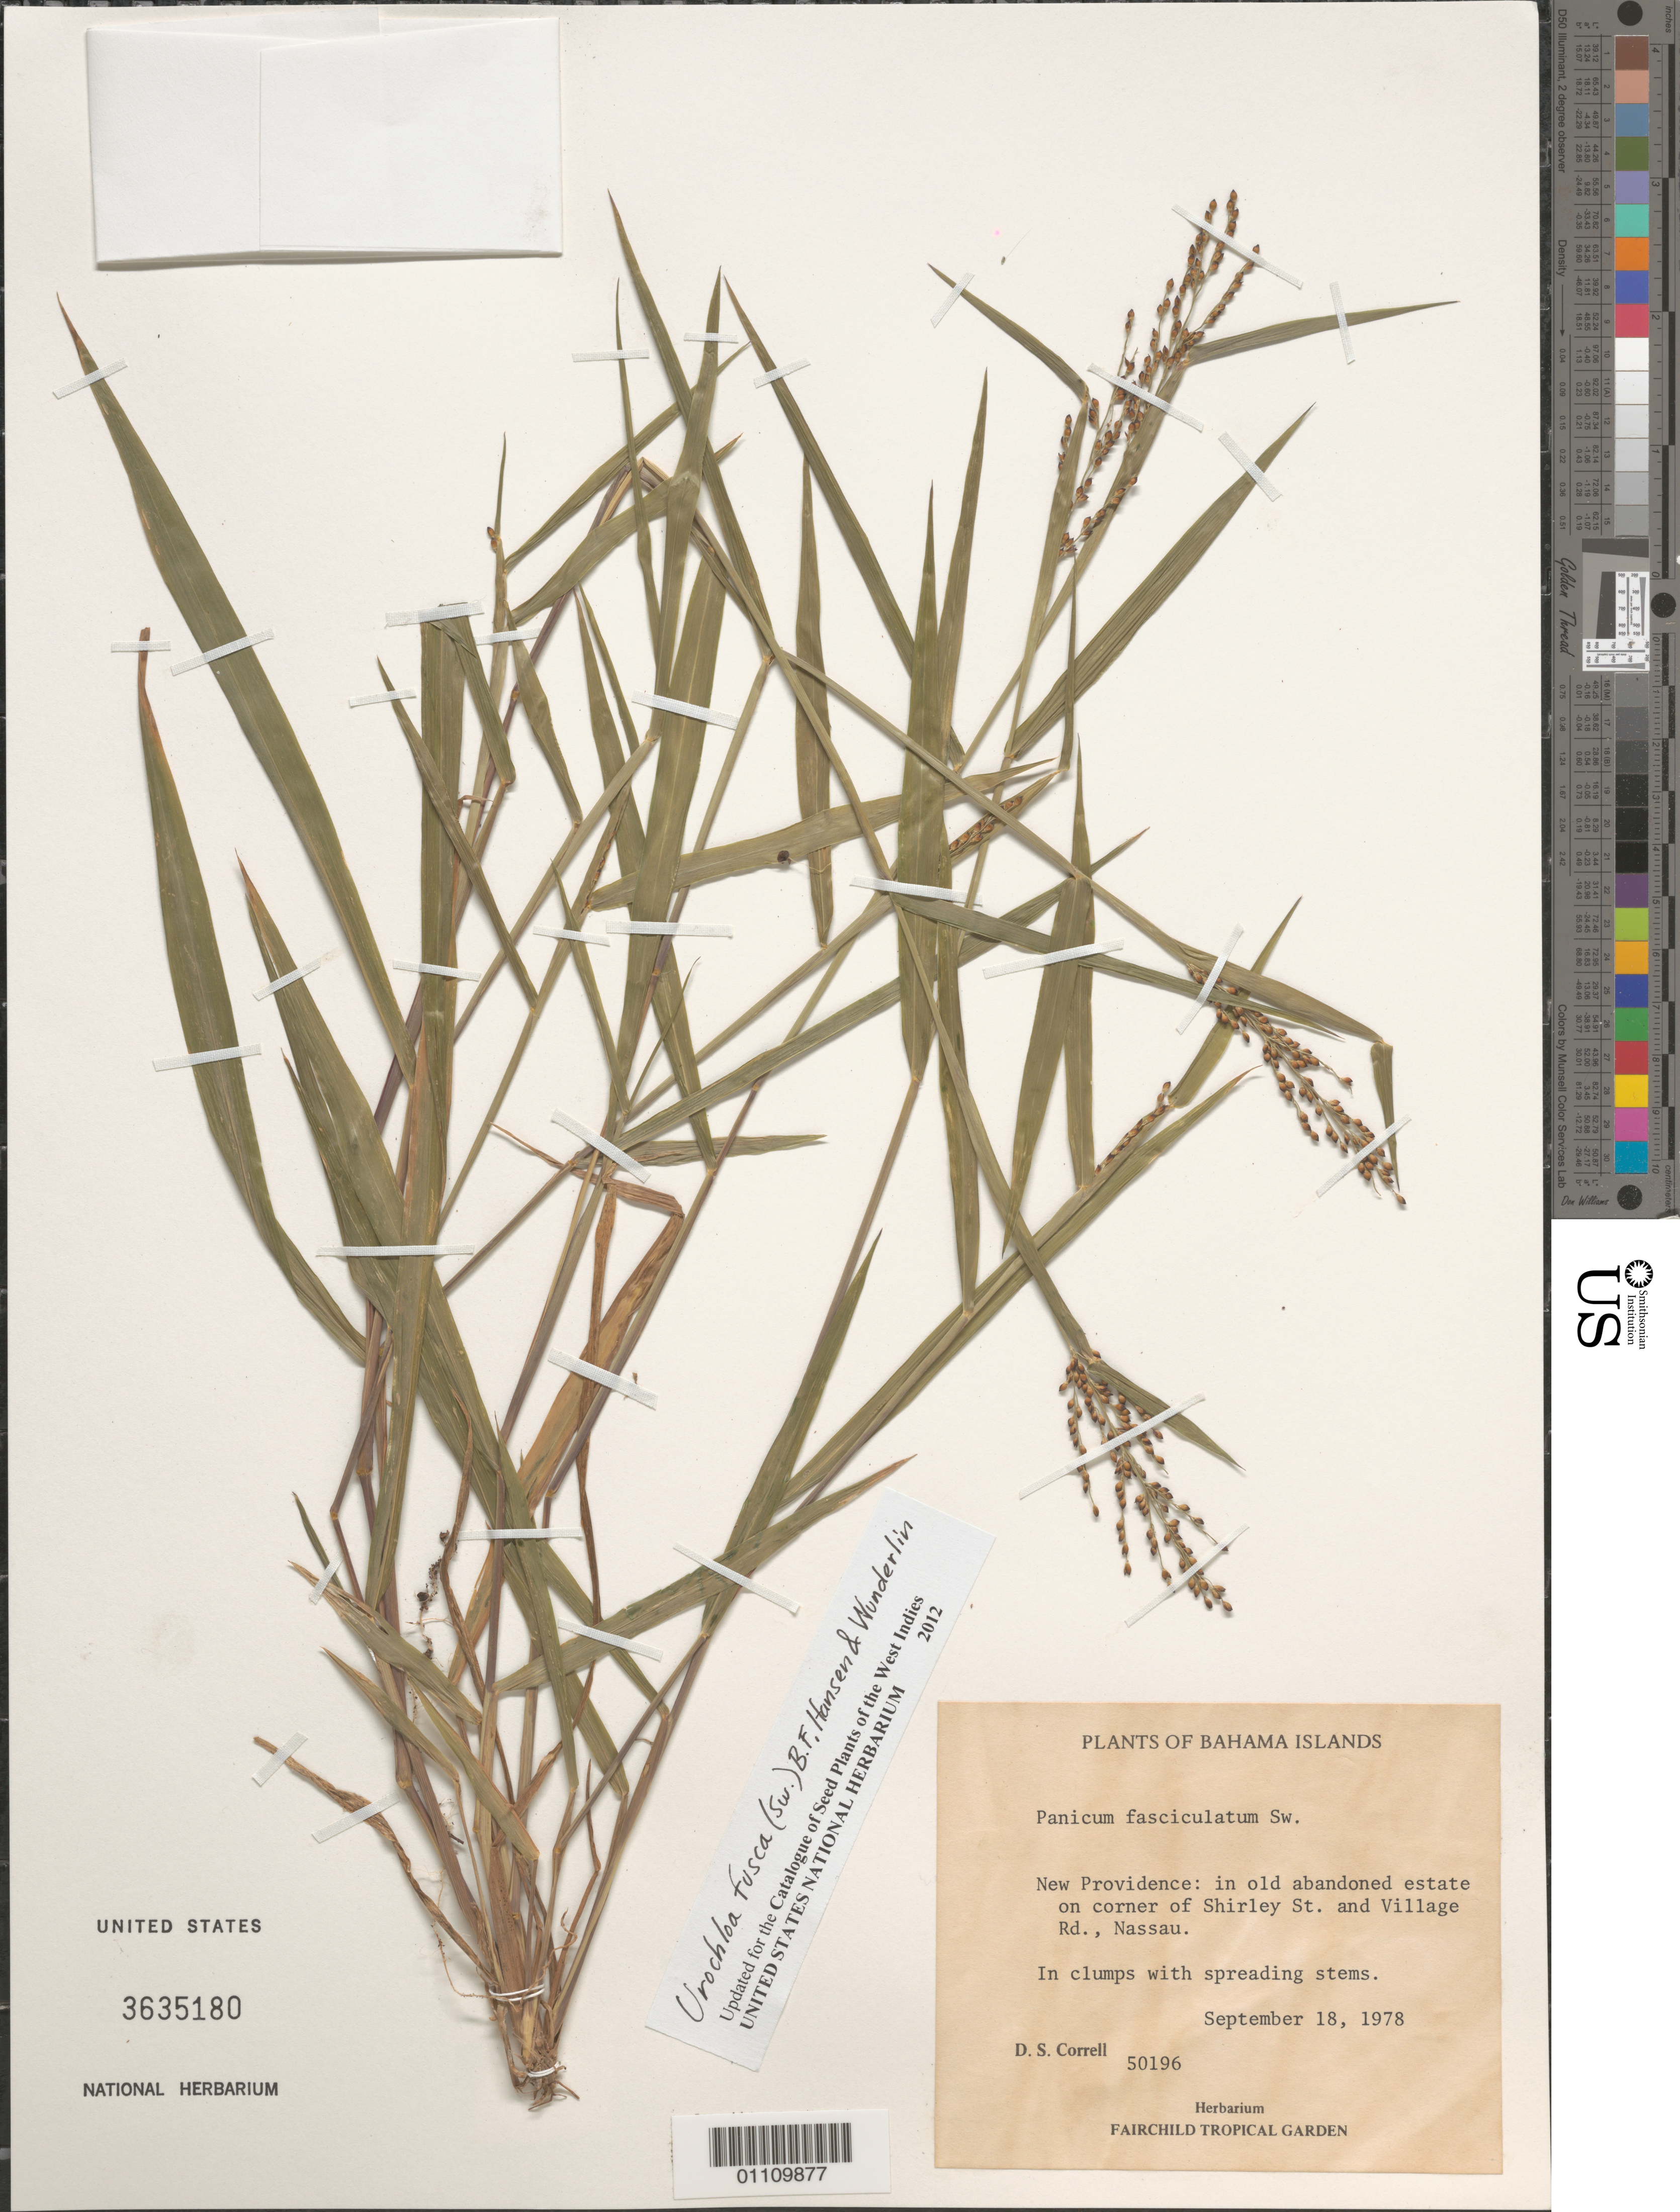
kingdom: Plantae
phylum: Tracheophyta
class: Liliopsida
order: Poales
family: Poaceae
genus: Urochloa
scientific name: Urochloa fusca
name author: (Sw.) B.F. Hansen & Wunderlin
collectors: D. S. Correll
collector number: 50196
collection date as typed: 18 Sep 1978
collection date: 1978-09-18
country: Bahamas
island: New Providence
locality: Nassau, in old abandoned estate on corner of Shirley St. and Village Rd.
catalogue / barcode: US 3635180